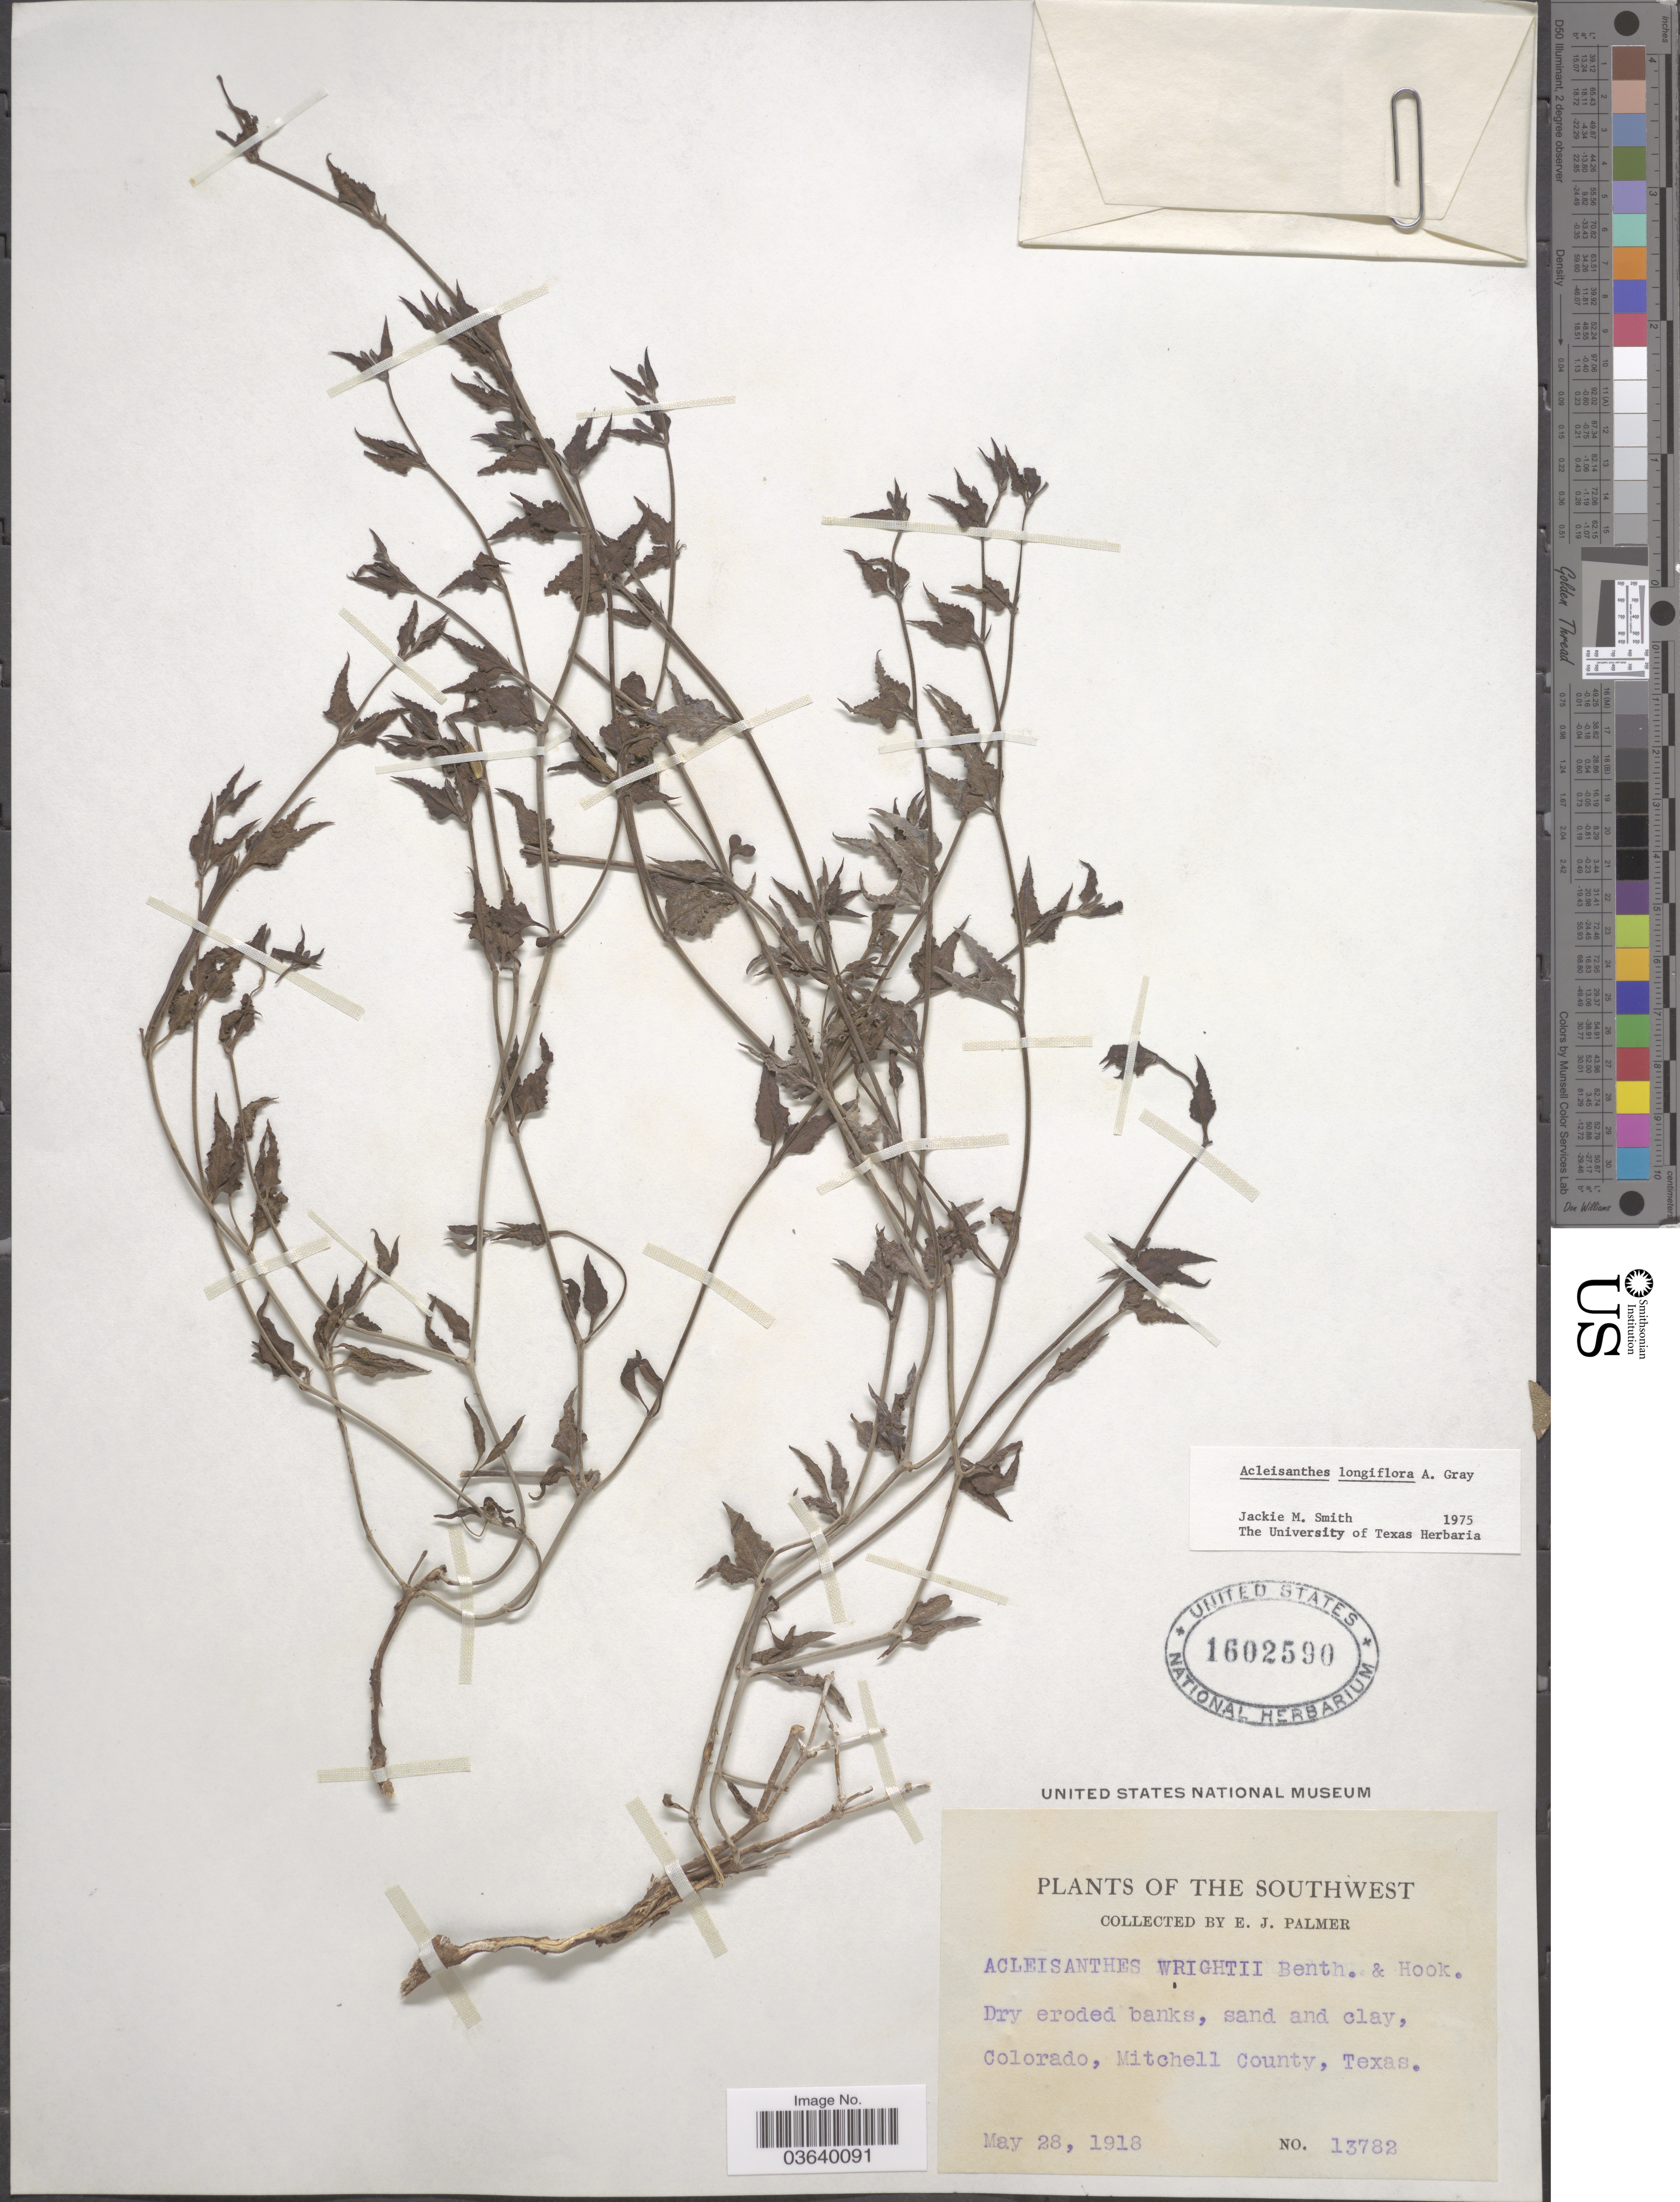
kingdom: Plantae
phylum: Tracheophyta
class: Magnoliopsida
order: Caryophyllales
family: Nyctaginaceae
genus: Acleisanthes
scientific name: Acleisanthes longiflora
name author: A. Gray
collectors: E. J. Palmer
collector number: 13782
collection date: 1918-05-28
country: United States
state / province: Texas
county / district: Mitchell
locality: The Southwest. Colorado, Mitchell County, Texas.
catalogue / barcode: US 1602590